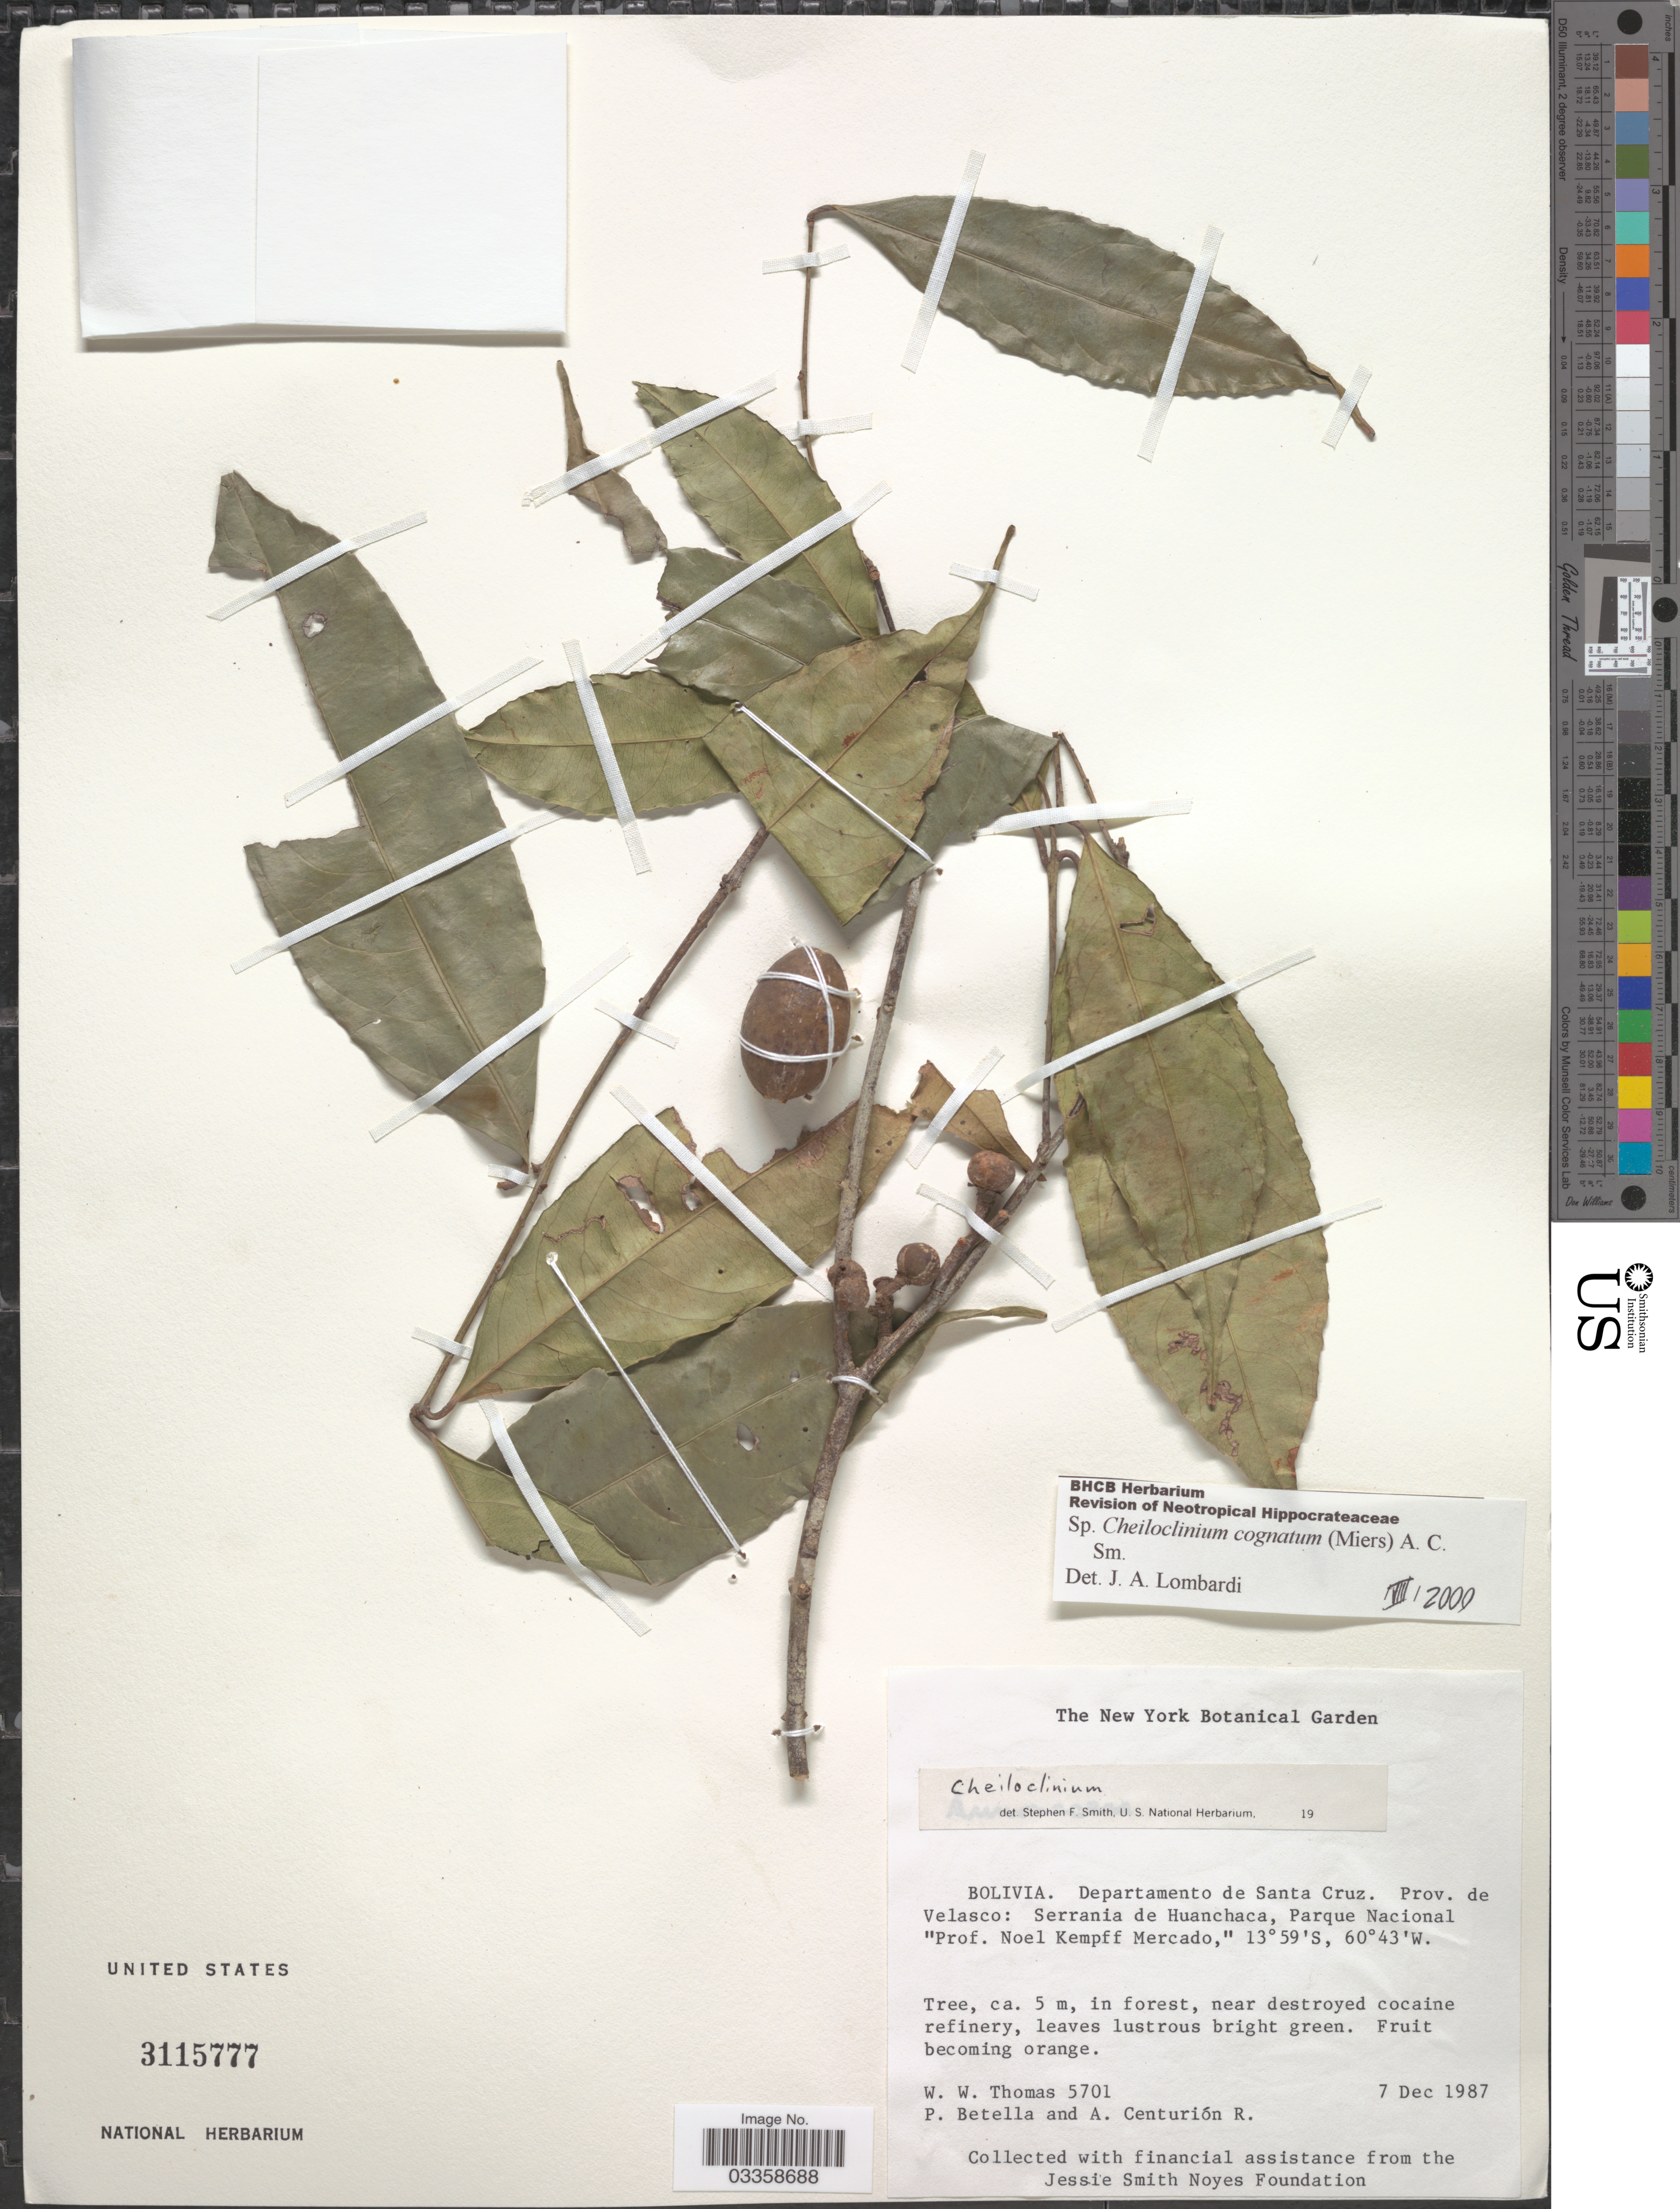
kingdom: Plantae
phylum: Tracheophyta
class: Magnoliopsida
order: Celastrales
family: Celastraceae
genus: Cheiloclinium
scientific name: Cheiloclinium cognatum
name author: (Miers) A.C. Sm.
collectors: W. Thomas, P. Betella & A. Centurión R.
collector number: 5701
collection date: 1987-12-07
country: Bolivia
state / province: Santa Cruz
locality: Departamento de Santa Cruz. Prov. de Velasco: Serrania de Huanchaca, Parque Nacional "Prof. Noel Kempff Mercado".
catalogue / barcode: US 3115777